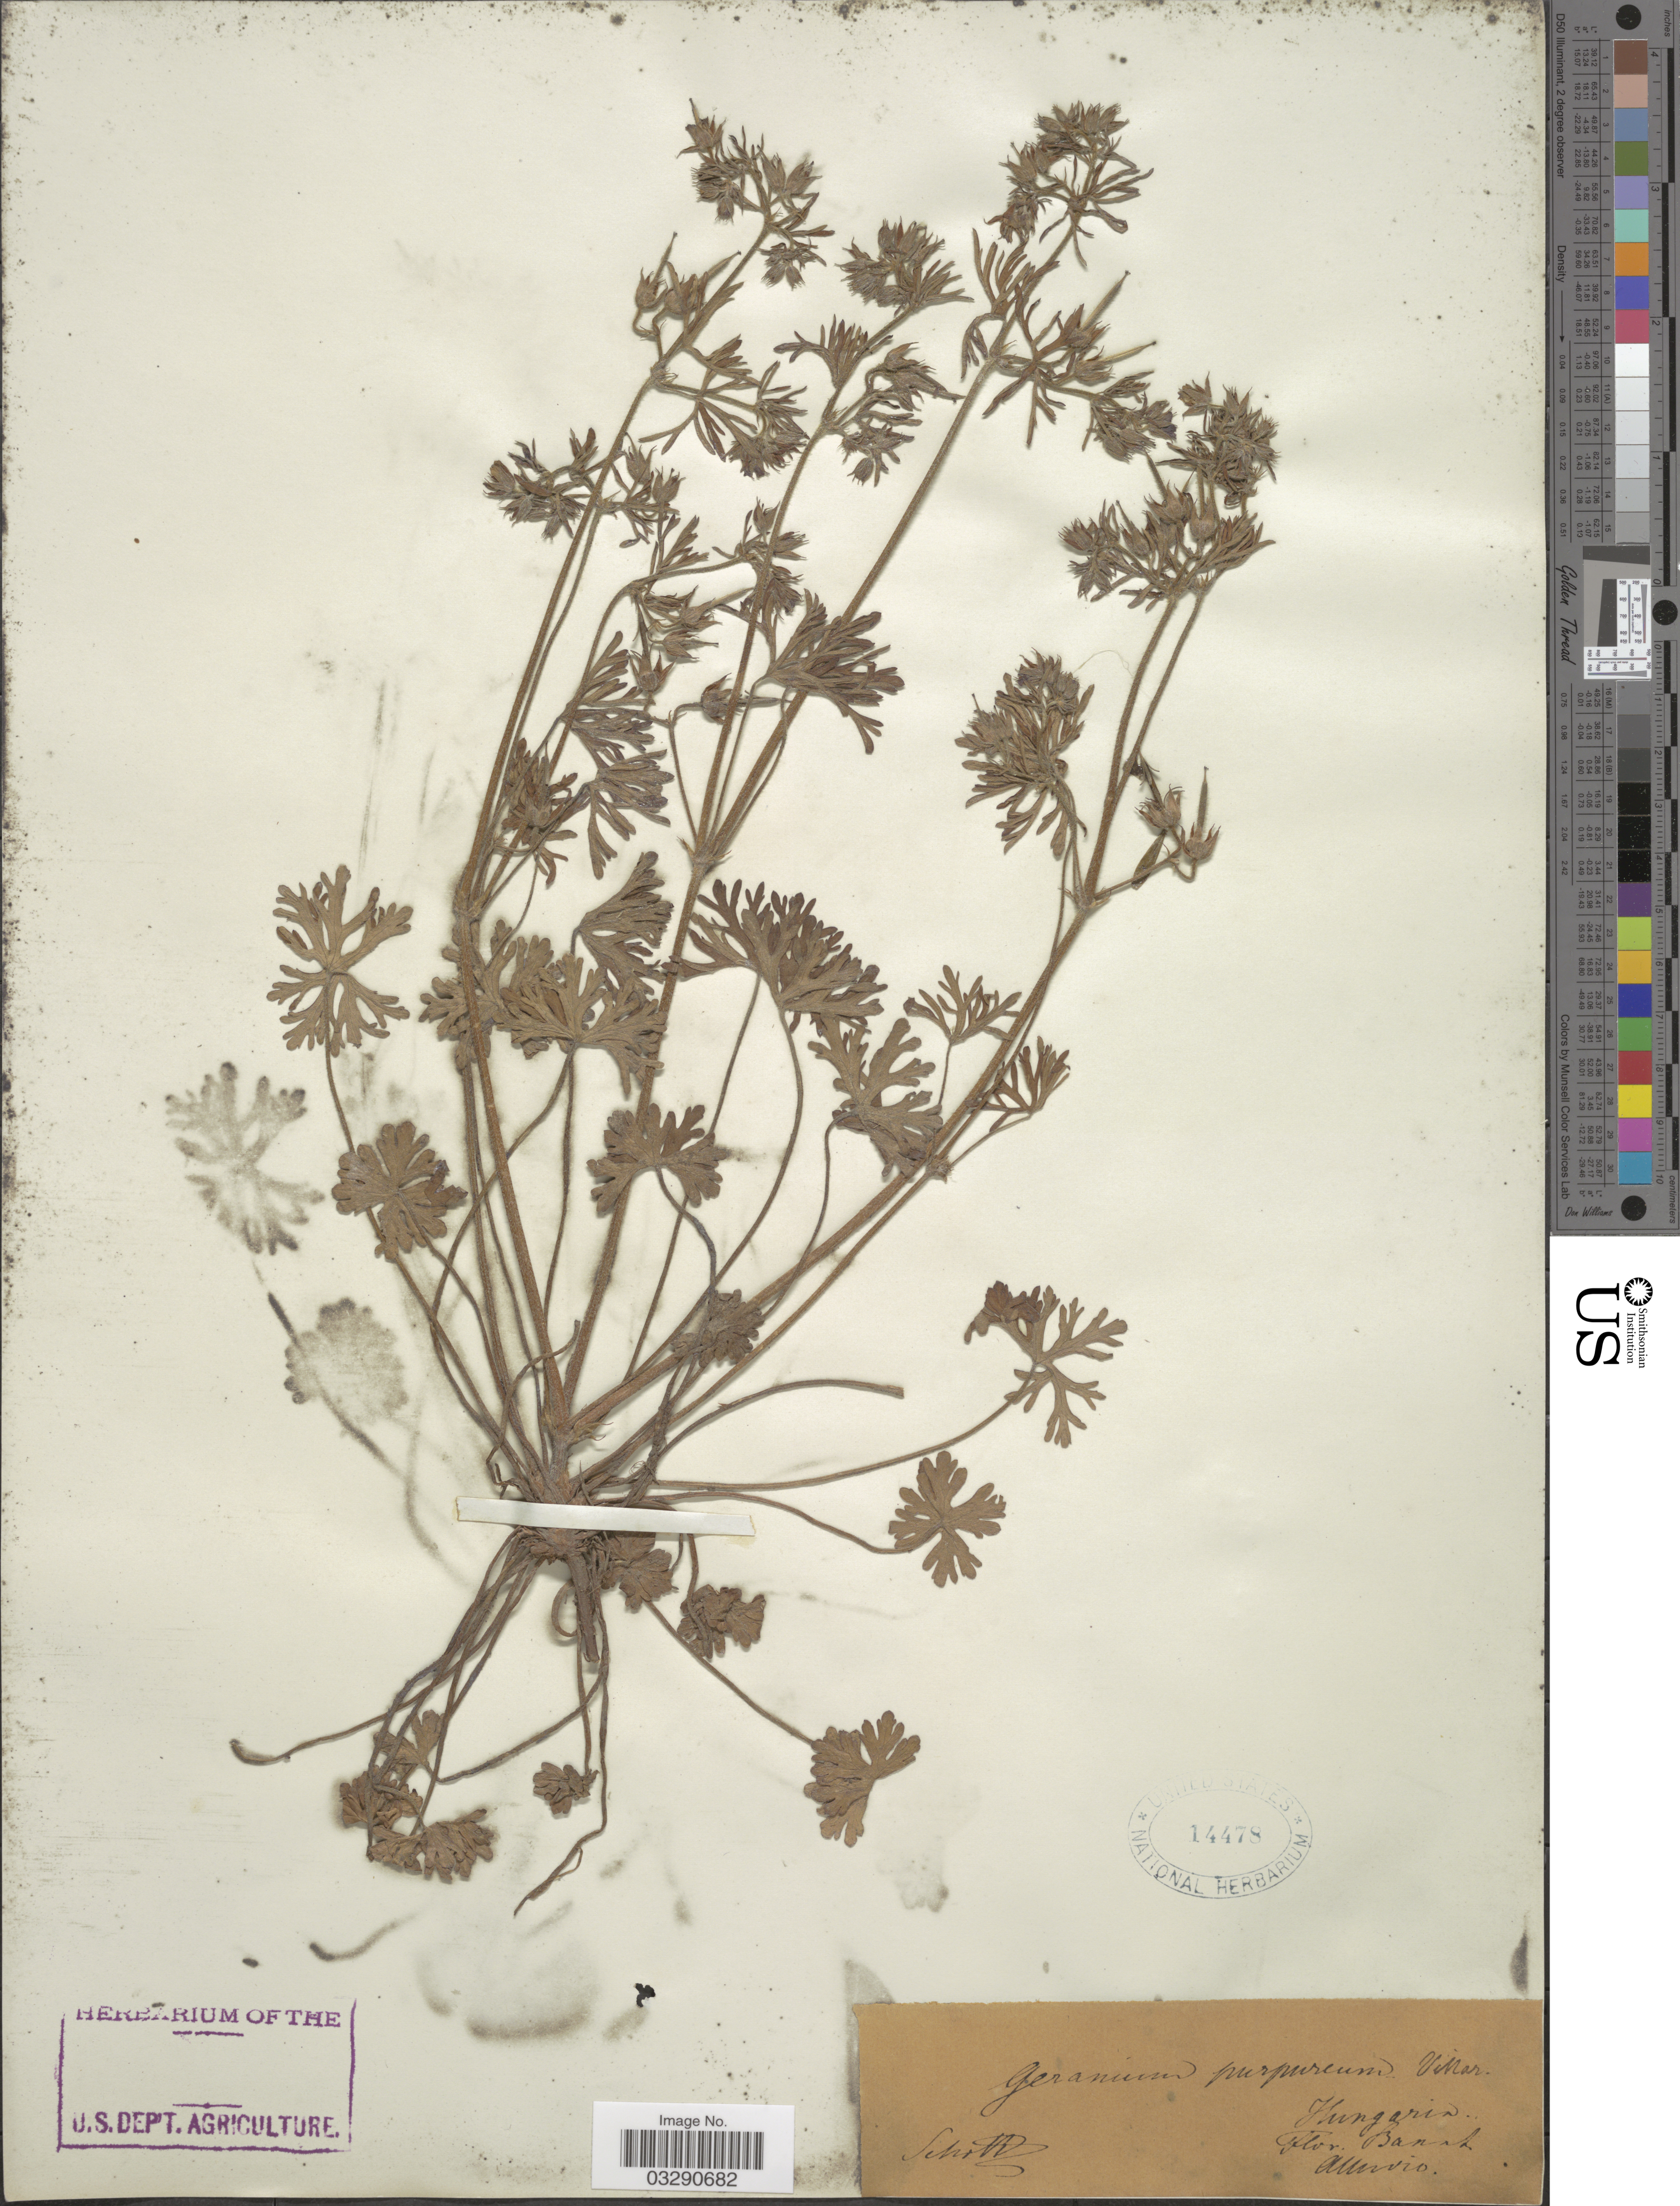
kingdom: Plantae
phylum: Tracheophyta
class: Magnoliopsida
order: Geraniales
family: Geraniaceae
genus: Geranium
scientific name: Geranium purpureum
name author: Vill.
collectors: Schott, --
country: Hungary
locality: Banat. Alluvio.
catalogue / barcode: US 14478